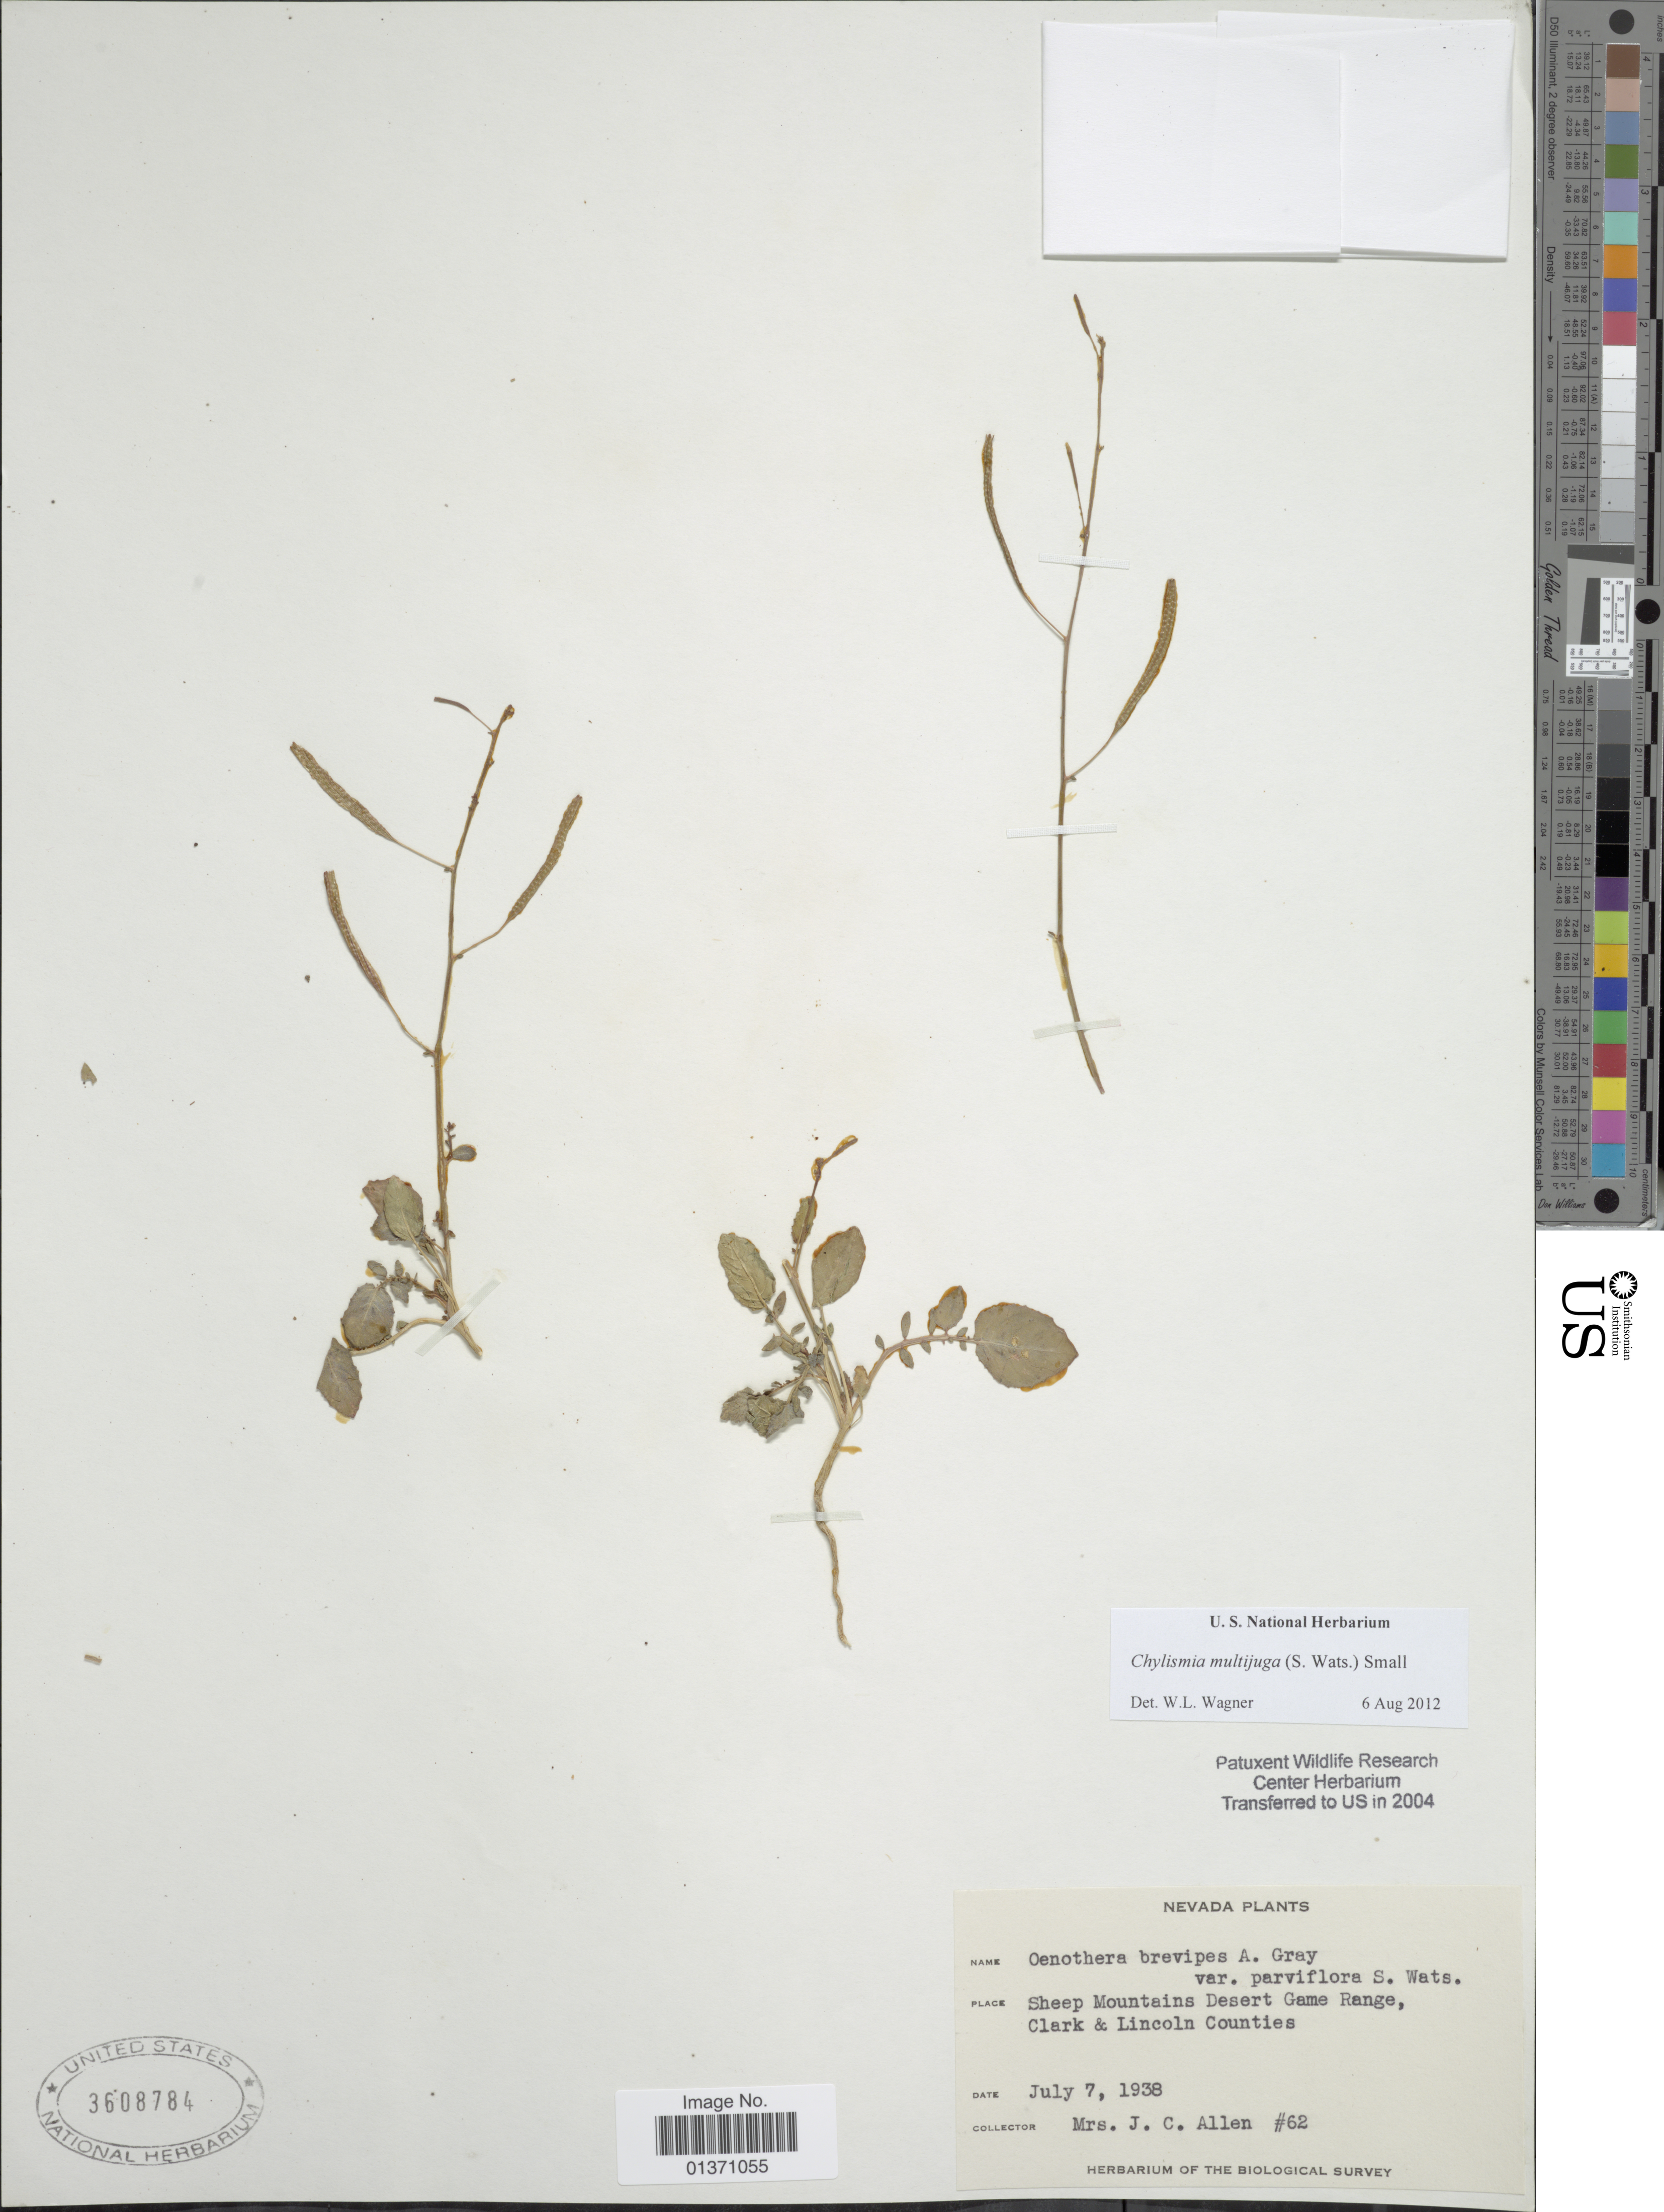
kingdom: Plantae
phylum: Tracheophyta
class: Magnoliopsida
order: Myrtales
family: Onagraceae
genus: Chylismia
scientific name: Chylismia multijuga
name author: (S. Watson) Small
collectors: Mrs. J. C. Allen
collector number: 62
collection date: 1938-07-07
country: United States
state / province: Nevada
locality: Sheep Mountains Desert Game Range, Clark & Lincoln Counties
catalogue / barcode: US 3608784